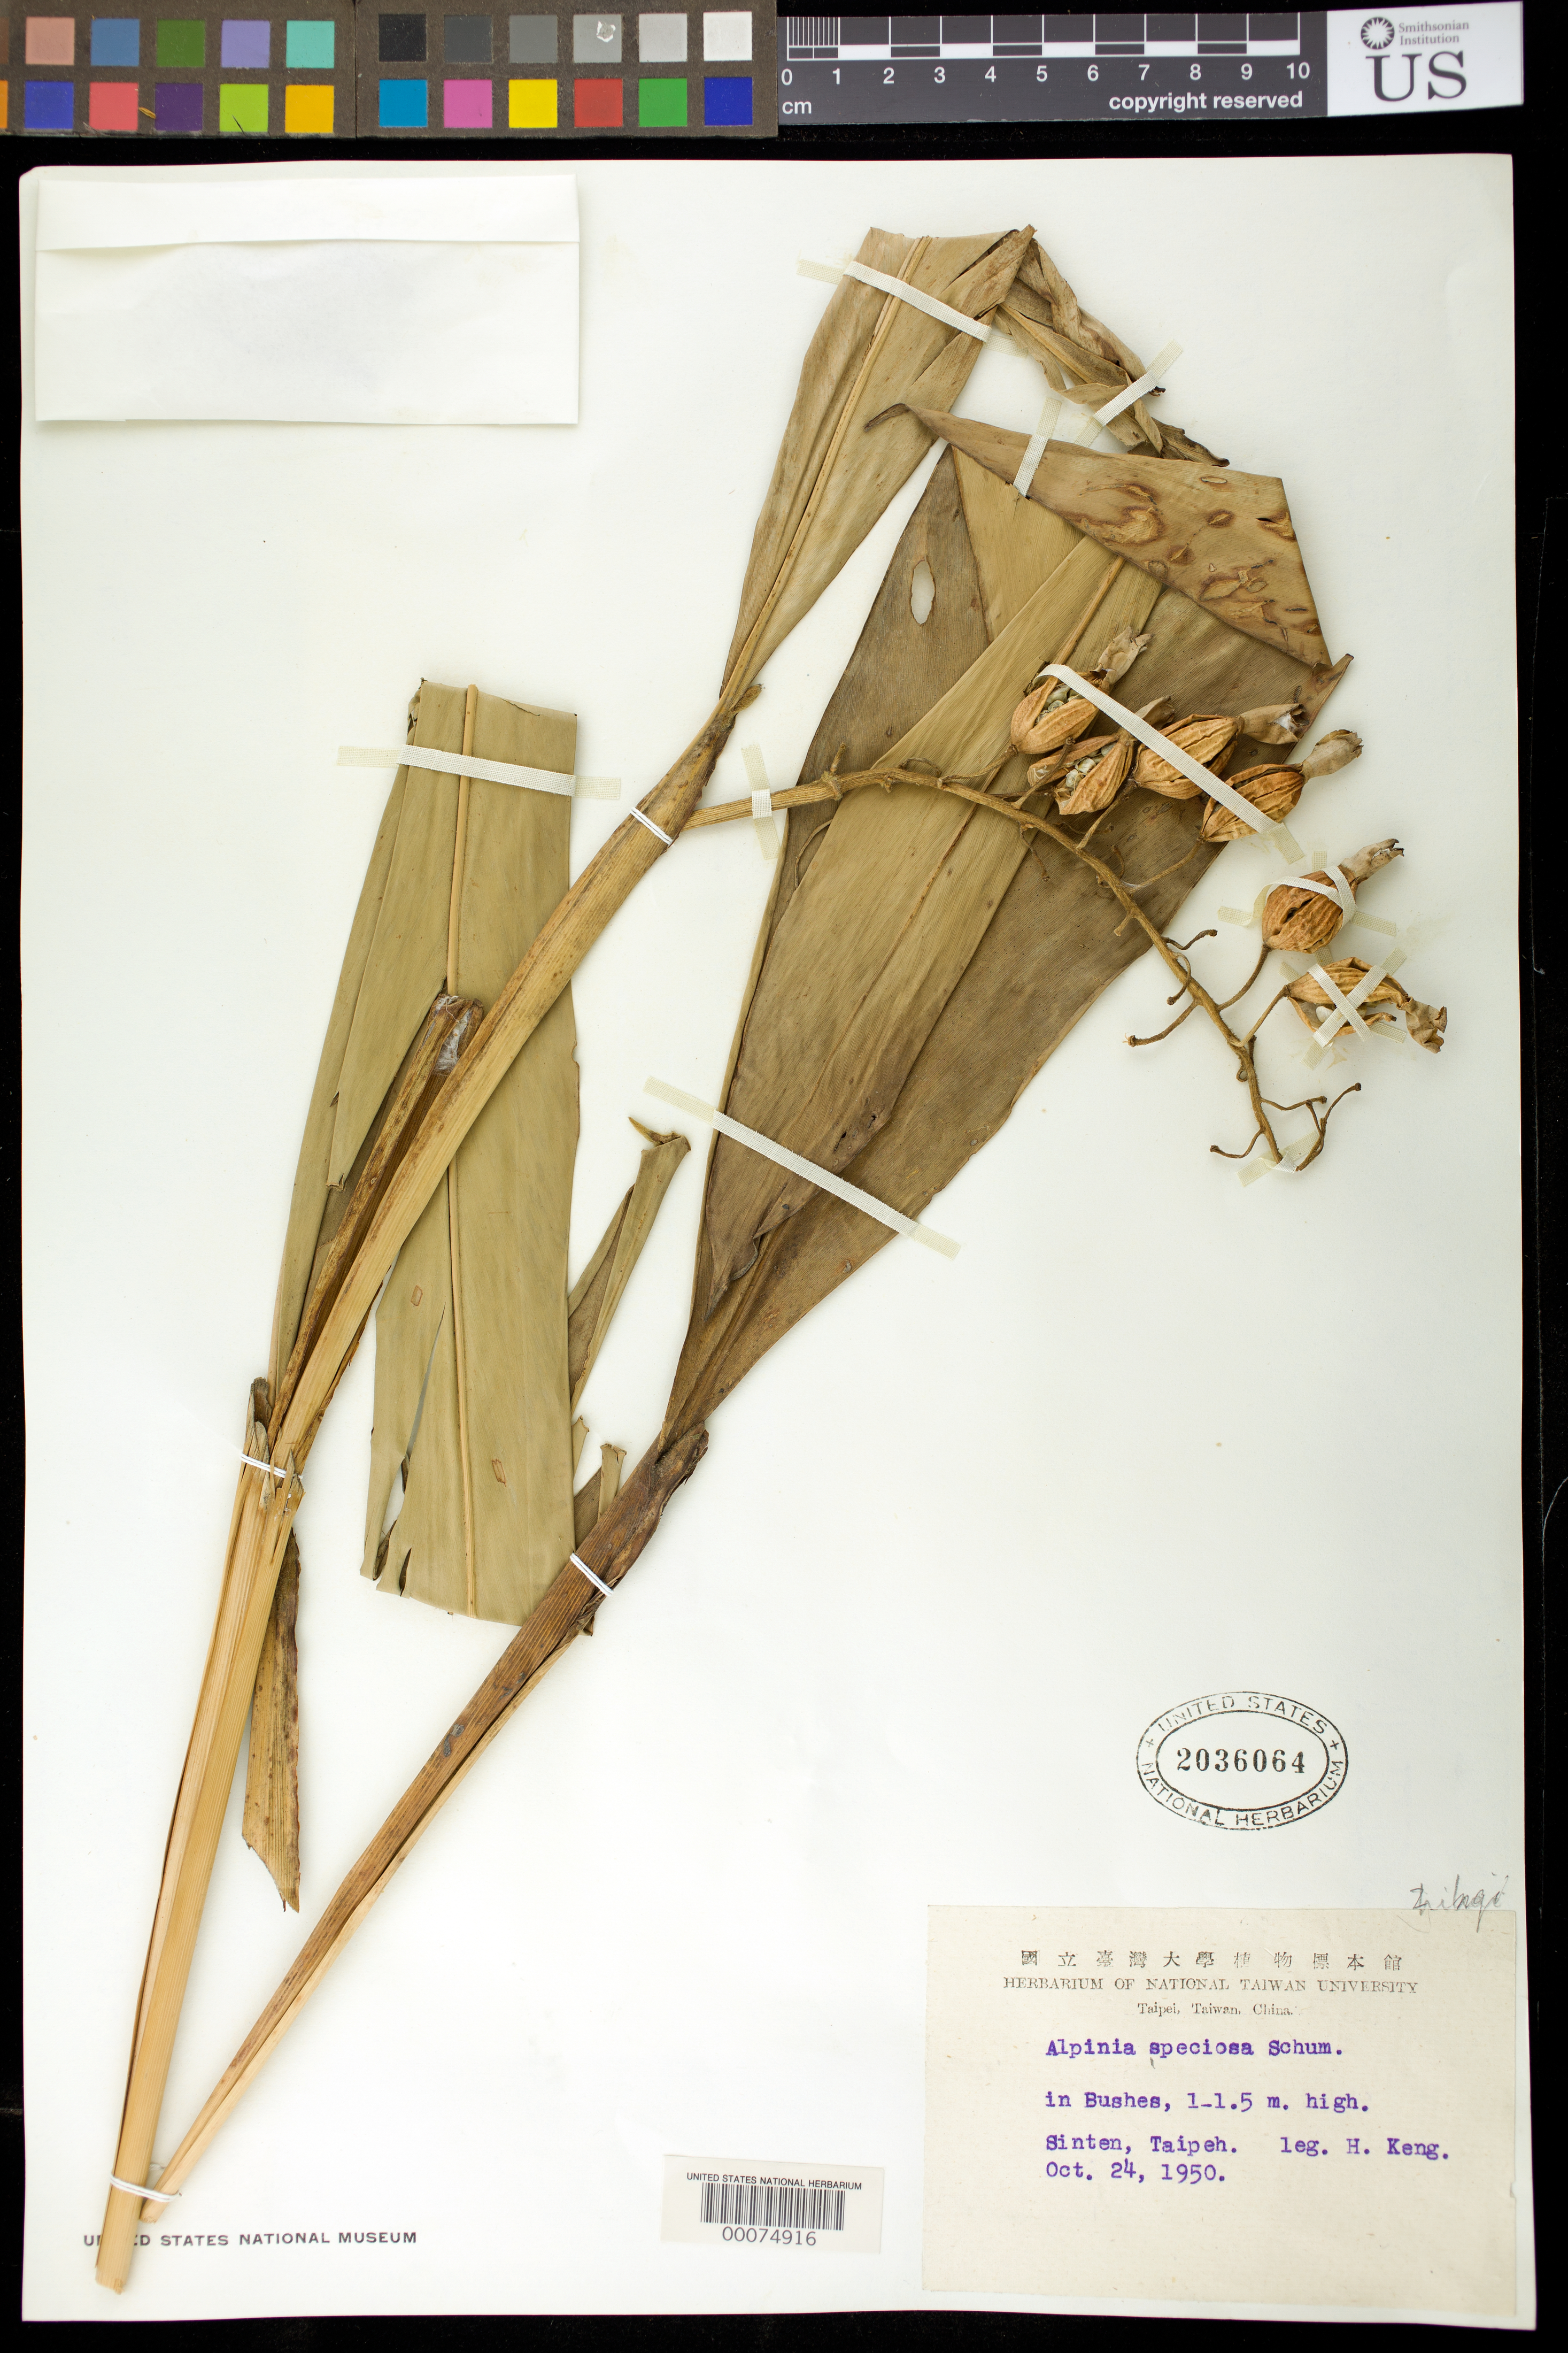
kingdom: Plantae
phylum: Tracheophyta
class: Liliopsida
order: Zingiberales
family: Zingiberaceae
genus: Alpinia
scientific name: Alpinia zerumbet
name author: (Pers.) B.L. Burtt & R.M. Sm.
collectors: H. Keng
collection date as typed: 24 Oct 1950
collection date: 1950-10-24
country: Taiwan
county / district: Tai Pei Prov.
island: Taiwan [Formosa]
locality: Sinten, taipeh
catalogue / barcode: US 2036064